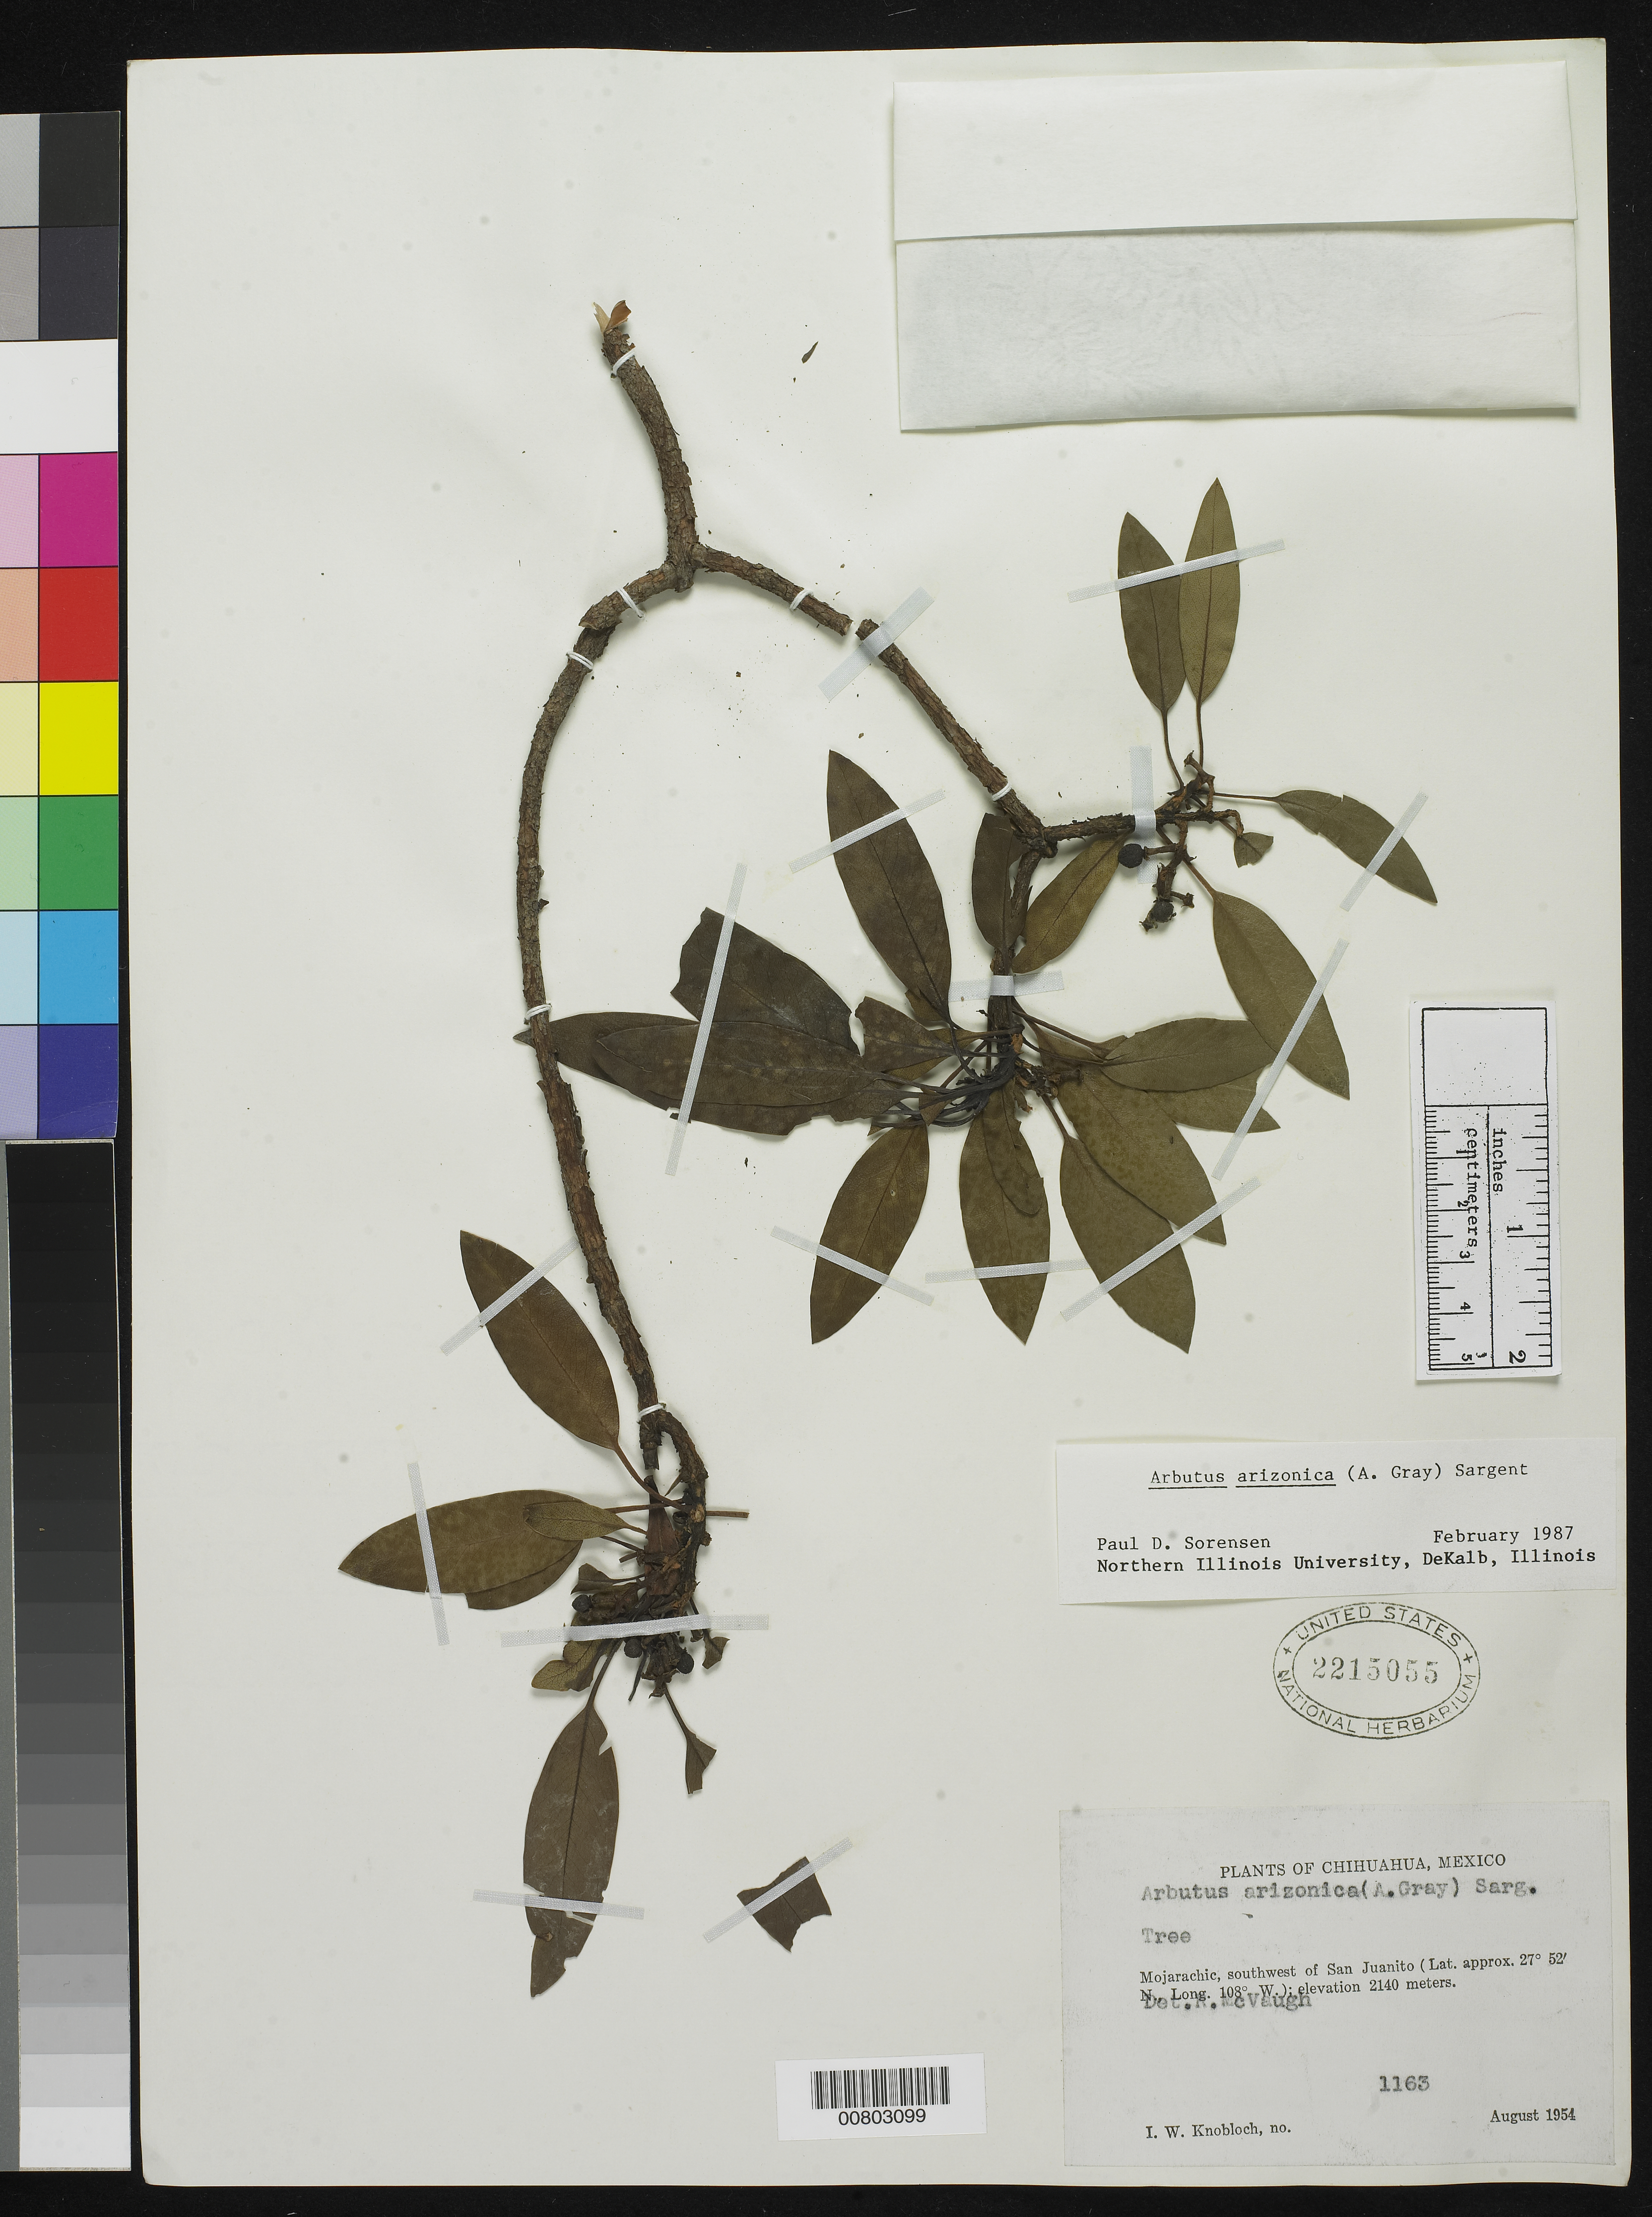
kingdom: Plantae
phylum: Tracheophyta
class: Magnoliopsida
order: Ericales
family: Ericaceae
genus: Arbutus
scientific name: Arbutus arizonica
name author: (A. Gray) Sarg.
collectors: I. W. Knobloch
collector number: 1163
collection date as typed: Aug 1954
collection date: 1954-08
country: Mexico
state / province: Chihuahua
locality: Mojarachic, southwest of San Juanito.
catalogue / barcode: US 2215055